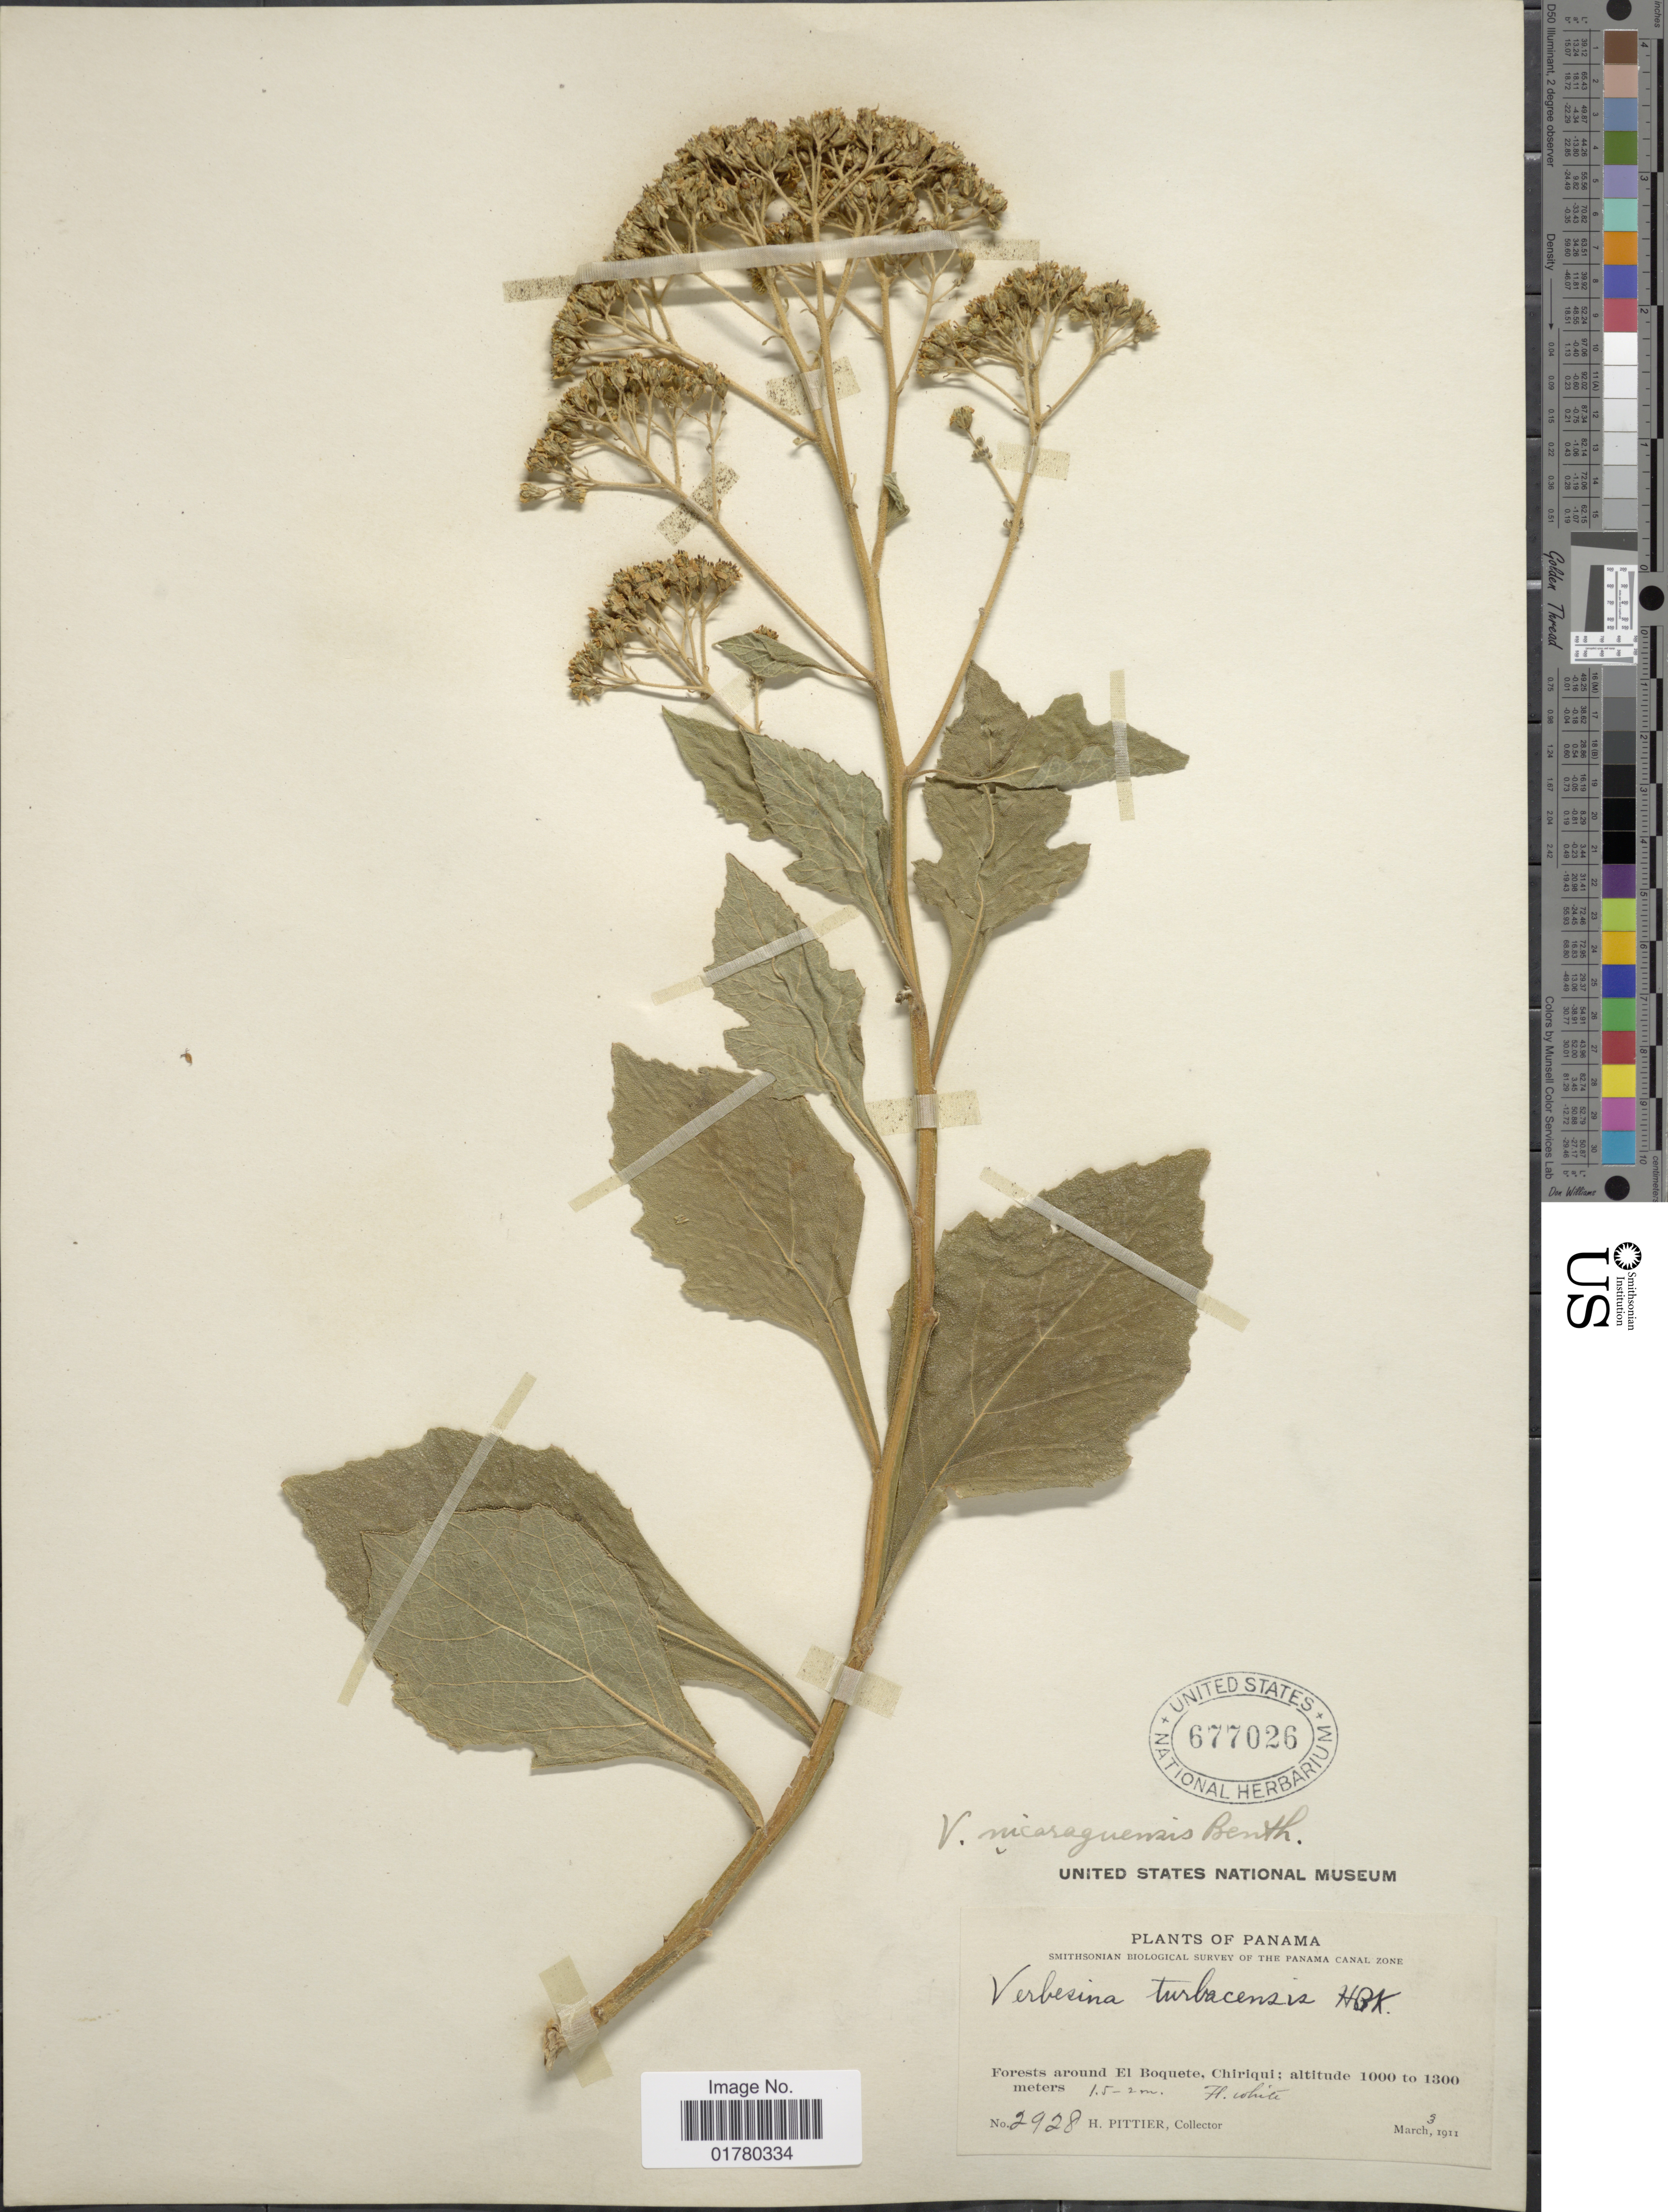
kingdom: Plantae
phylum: Tracheophyta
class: Magnoliopsida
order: Asterales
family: Asteraceae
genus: Verbesina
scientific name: Verbesina turbacensis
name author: Kunth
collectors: H. F. Pittier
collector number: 2928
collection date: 1911-03-03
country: Panama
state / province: Chiriqui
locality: Forests around El Boquete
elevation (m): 1000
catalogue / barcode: US 677026